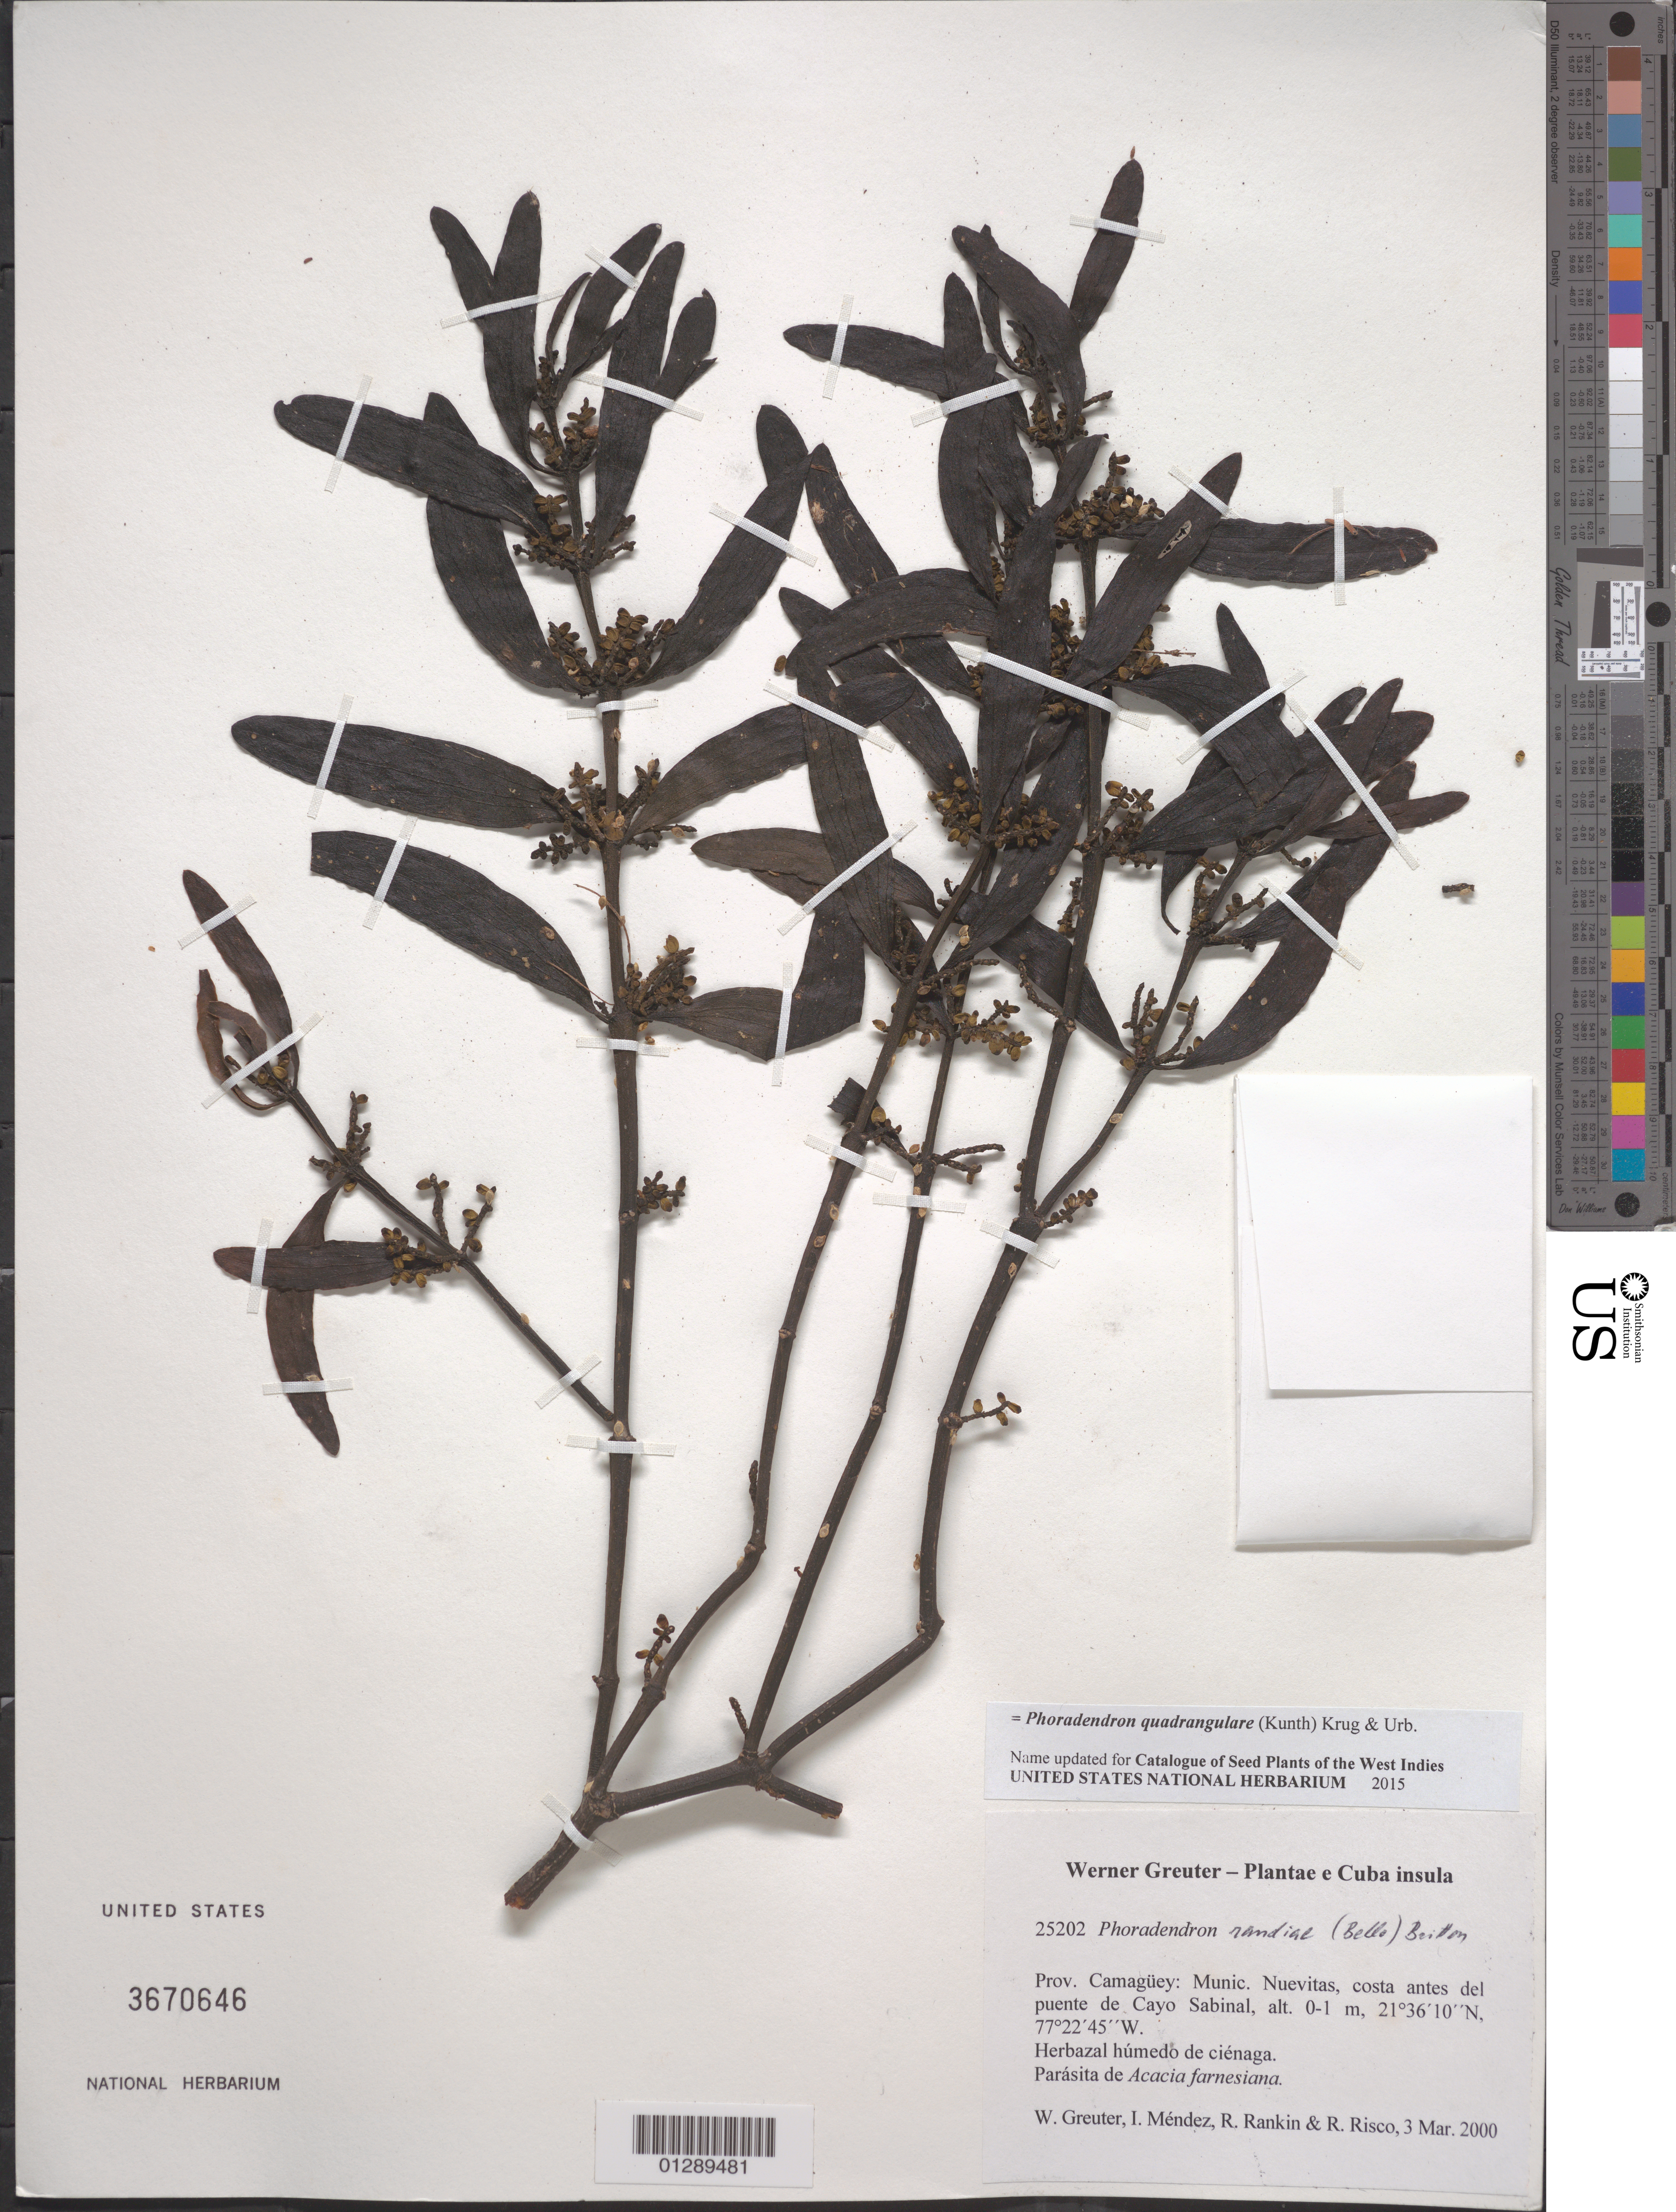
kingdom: Plantae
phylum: Tracheophyta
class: Magnoliopsida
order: Santalales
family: Viscaceae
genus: Phoradendron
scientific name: Phoradendron quadrangulare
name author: (Kunth) Griseb.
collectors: W. R. Greuter, I. Méndez, R. Rankin Rodriguez & R. Risco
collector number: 25202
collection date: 2000-03-03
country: Cuba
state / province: Camagüey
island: Cuba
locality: Munic. Nuevitas, costa antes del puente de Cayo Sabinal.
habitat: Herbazal húmedo de ciénaga.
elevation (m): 0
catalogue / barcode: US 3670646